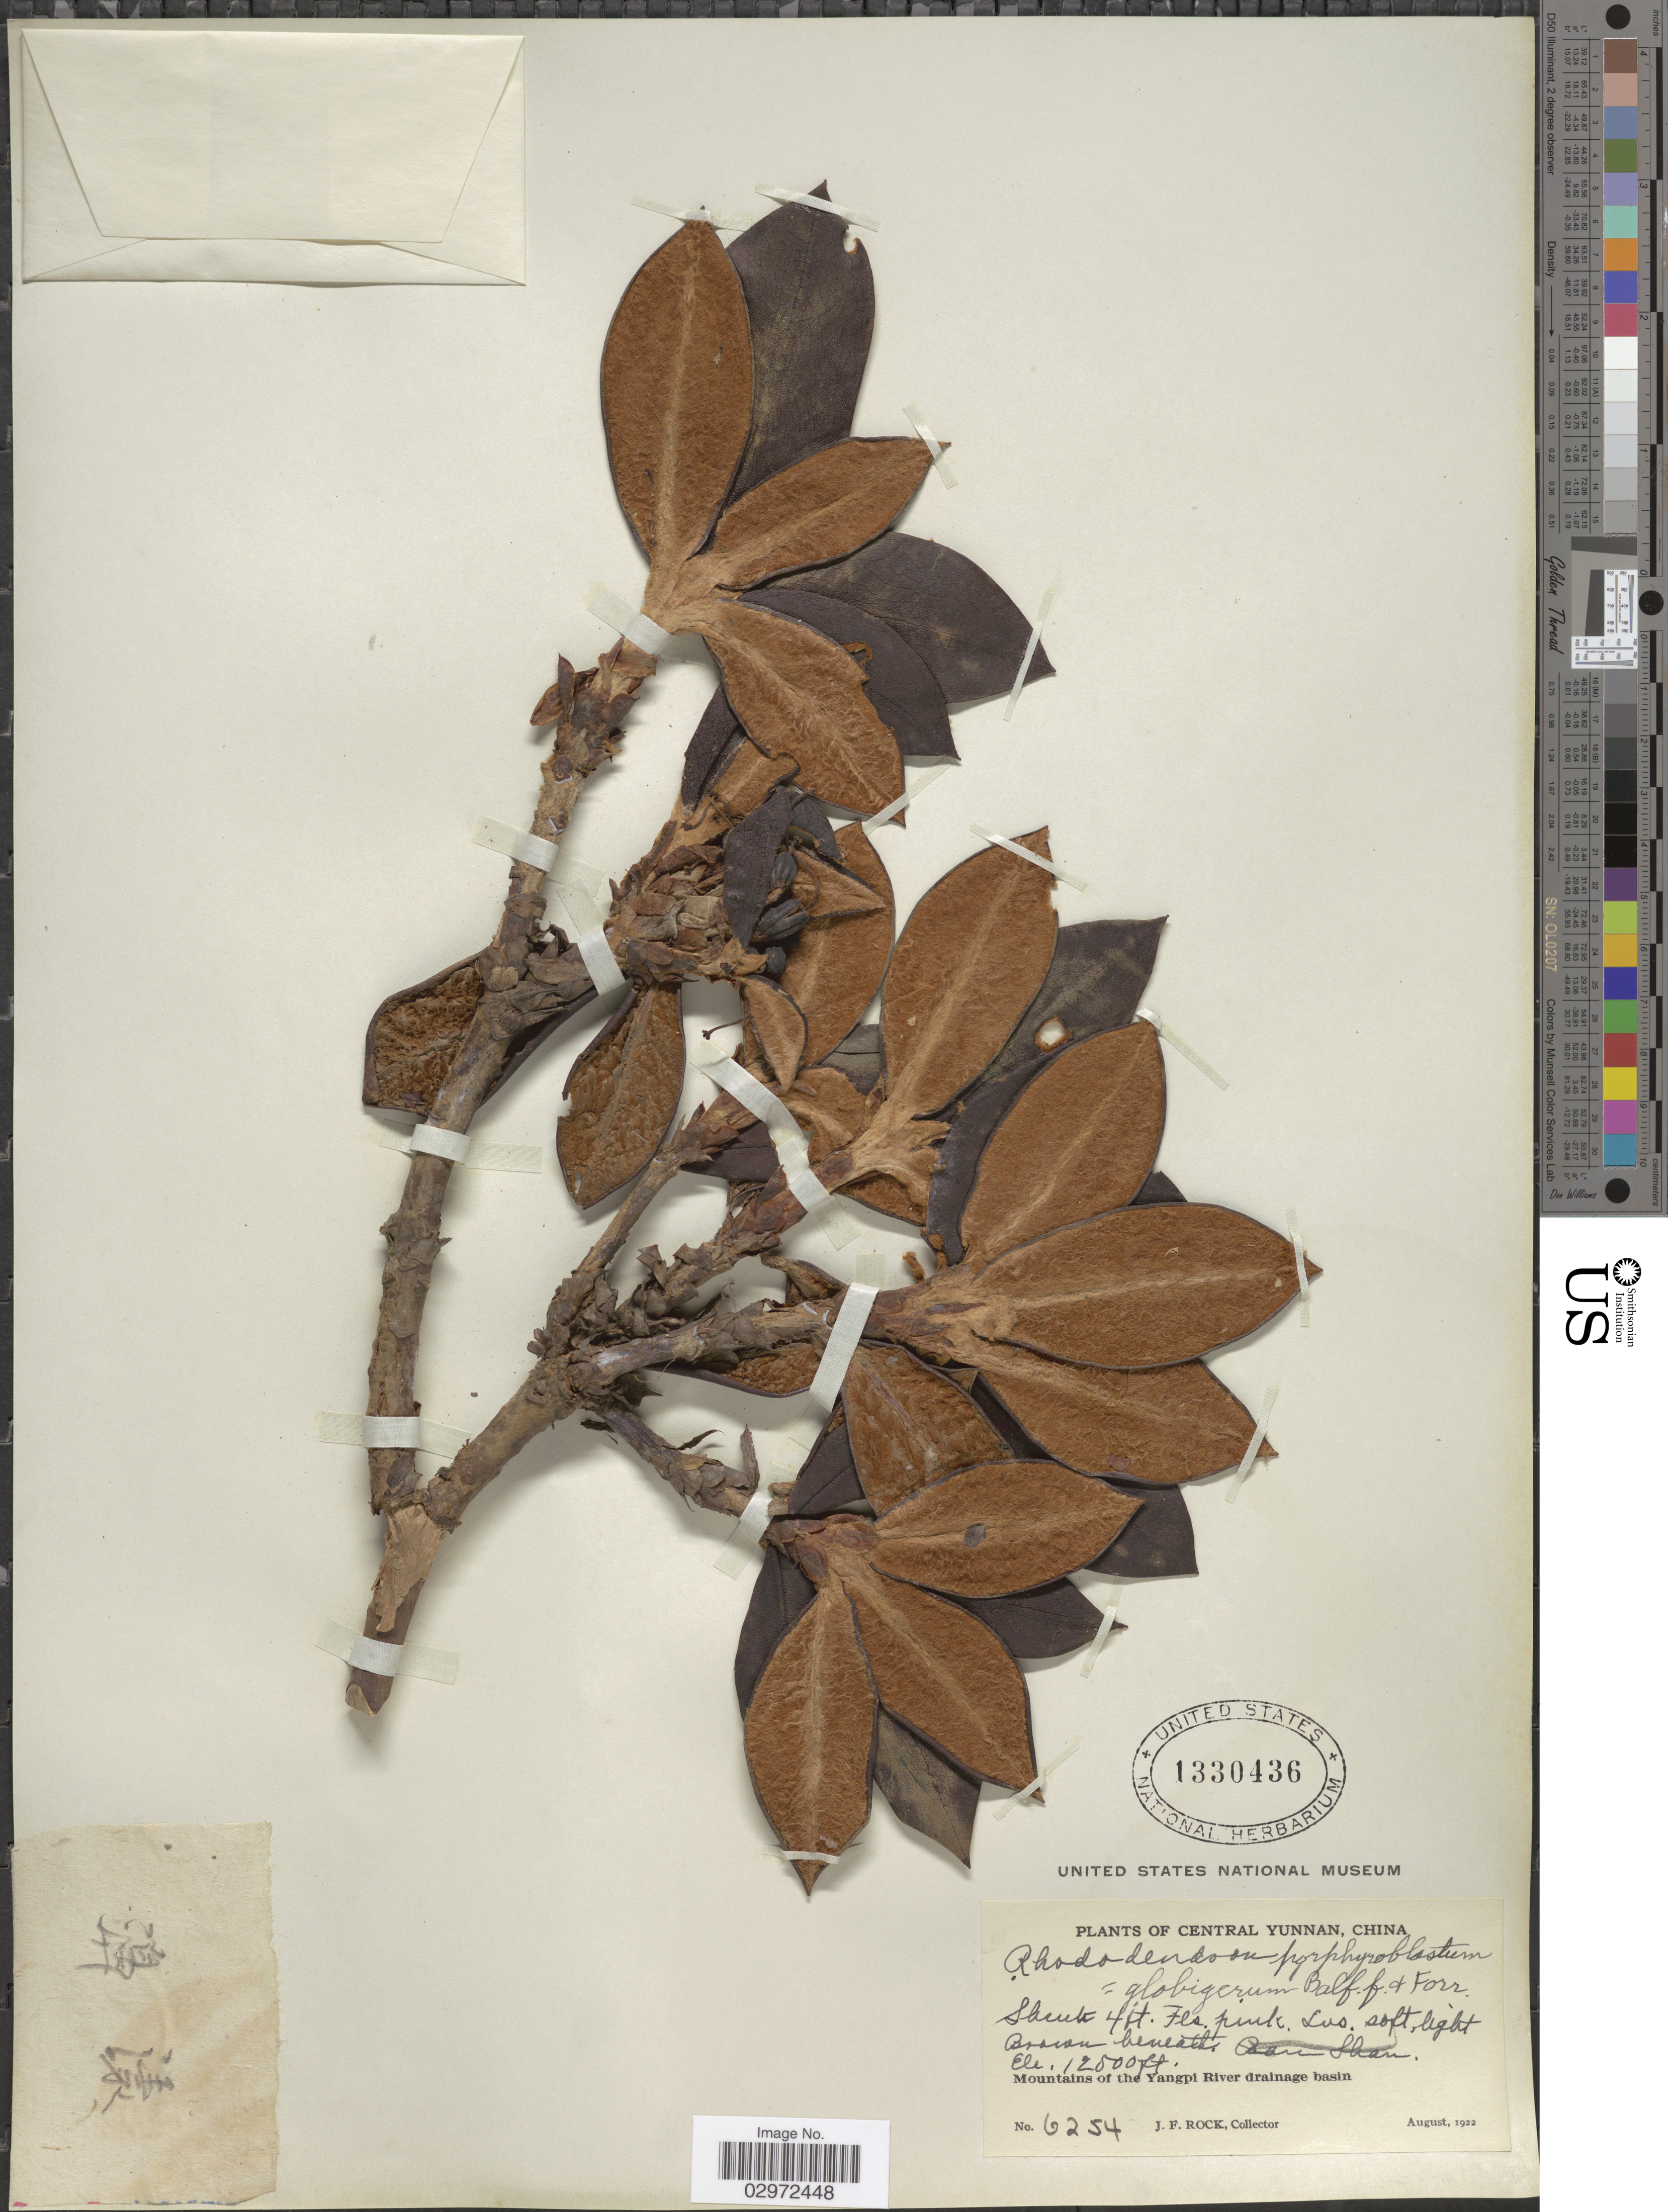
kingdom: Plantae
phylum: Tracheophyta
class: Magnoliopsida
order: Ericales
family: Ericaceae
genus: Rhododendron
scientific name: Rhododendron porphyroblastum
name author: Balf. f. & Forrest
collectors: J. Rock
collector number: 6254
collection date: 1922-08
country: China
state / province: Yunnan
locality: Central Yunnan, China, Mountains of the Yangpi River drainage basin.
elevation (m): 3658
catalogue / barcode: US 1330436